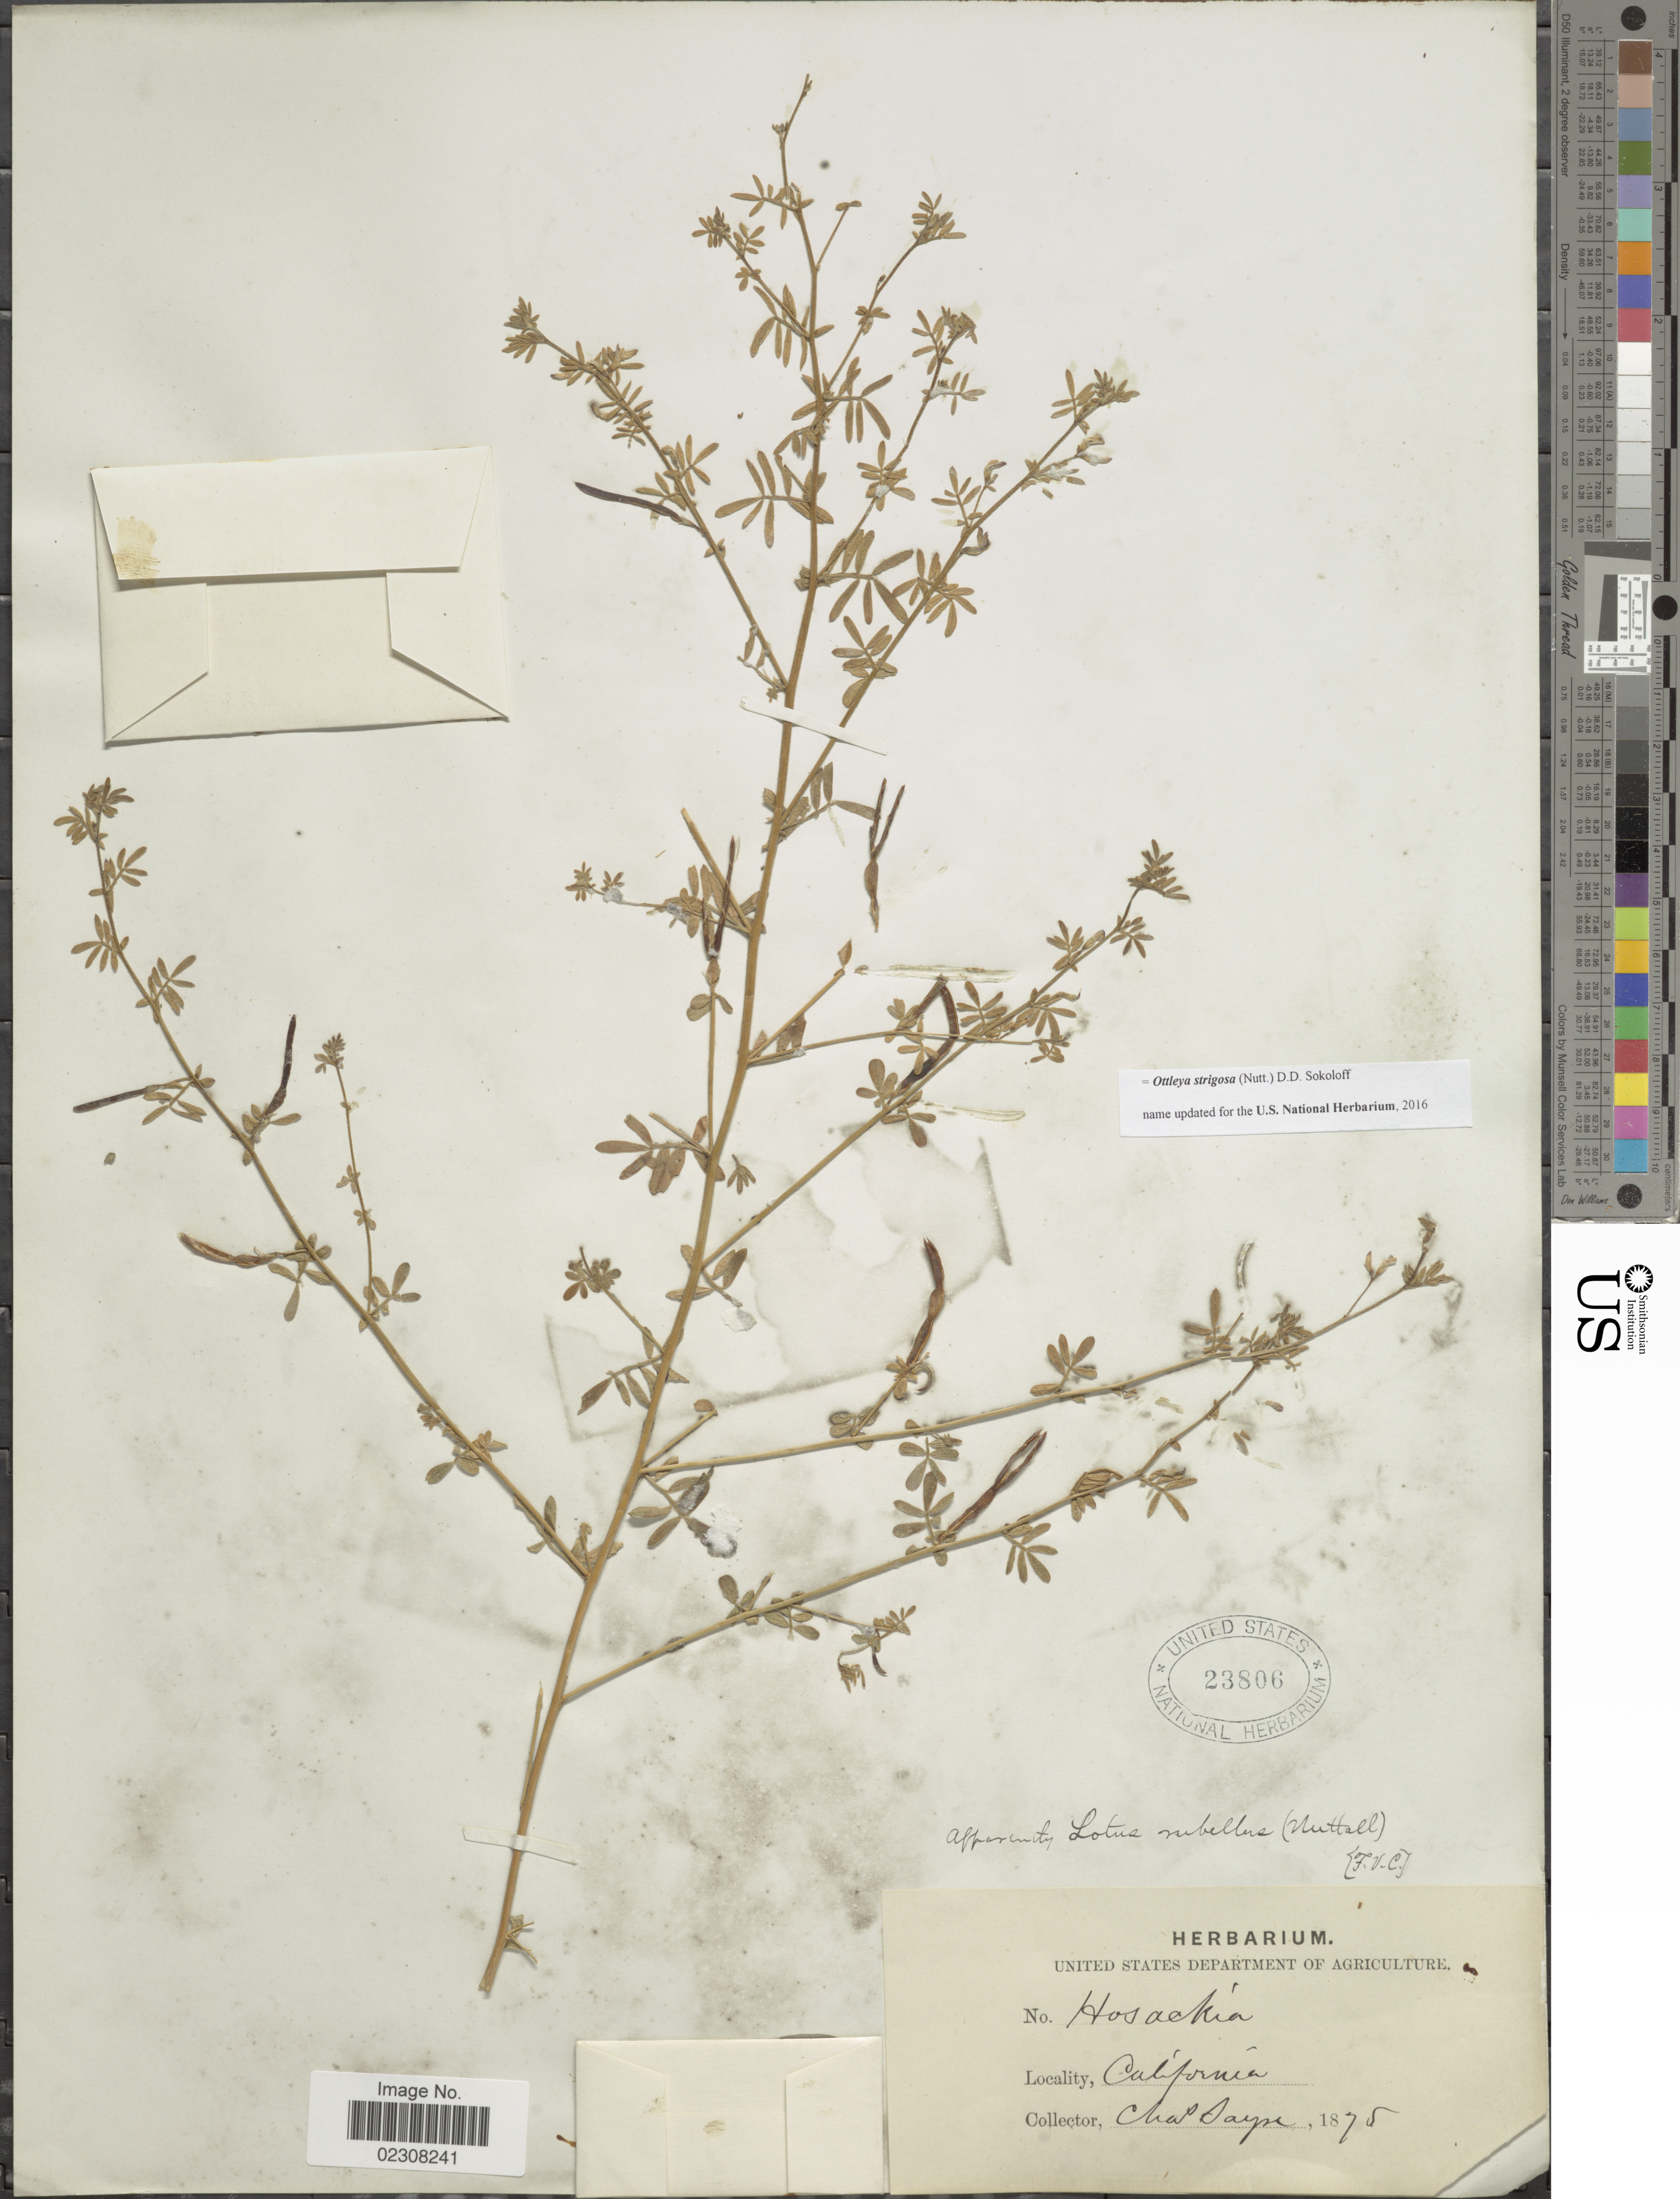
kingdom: Plantae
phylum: Tracheophyta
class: Magnoliopsida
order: Fabales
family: Fabaceae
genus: Ottleya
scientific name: Ottleya strigosa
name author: (Nutt.) D.D. Sokoloff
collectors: C. Sayre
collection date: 1875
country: United States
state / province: California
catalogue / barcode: US 23806